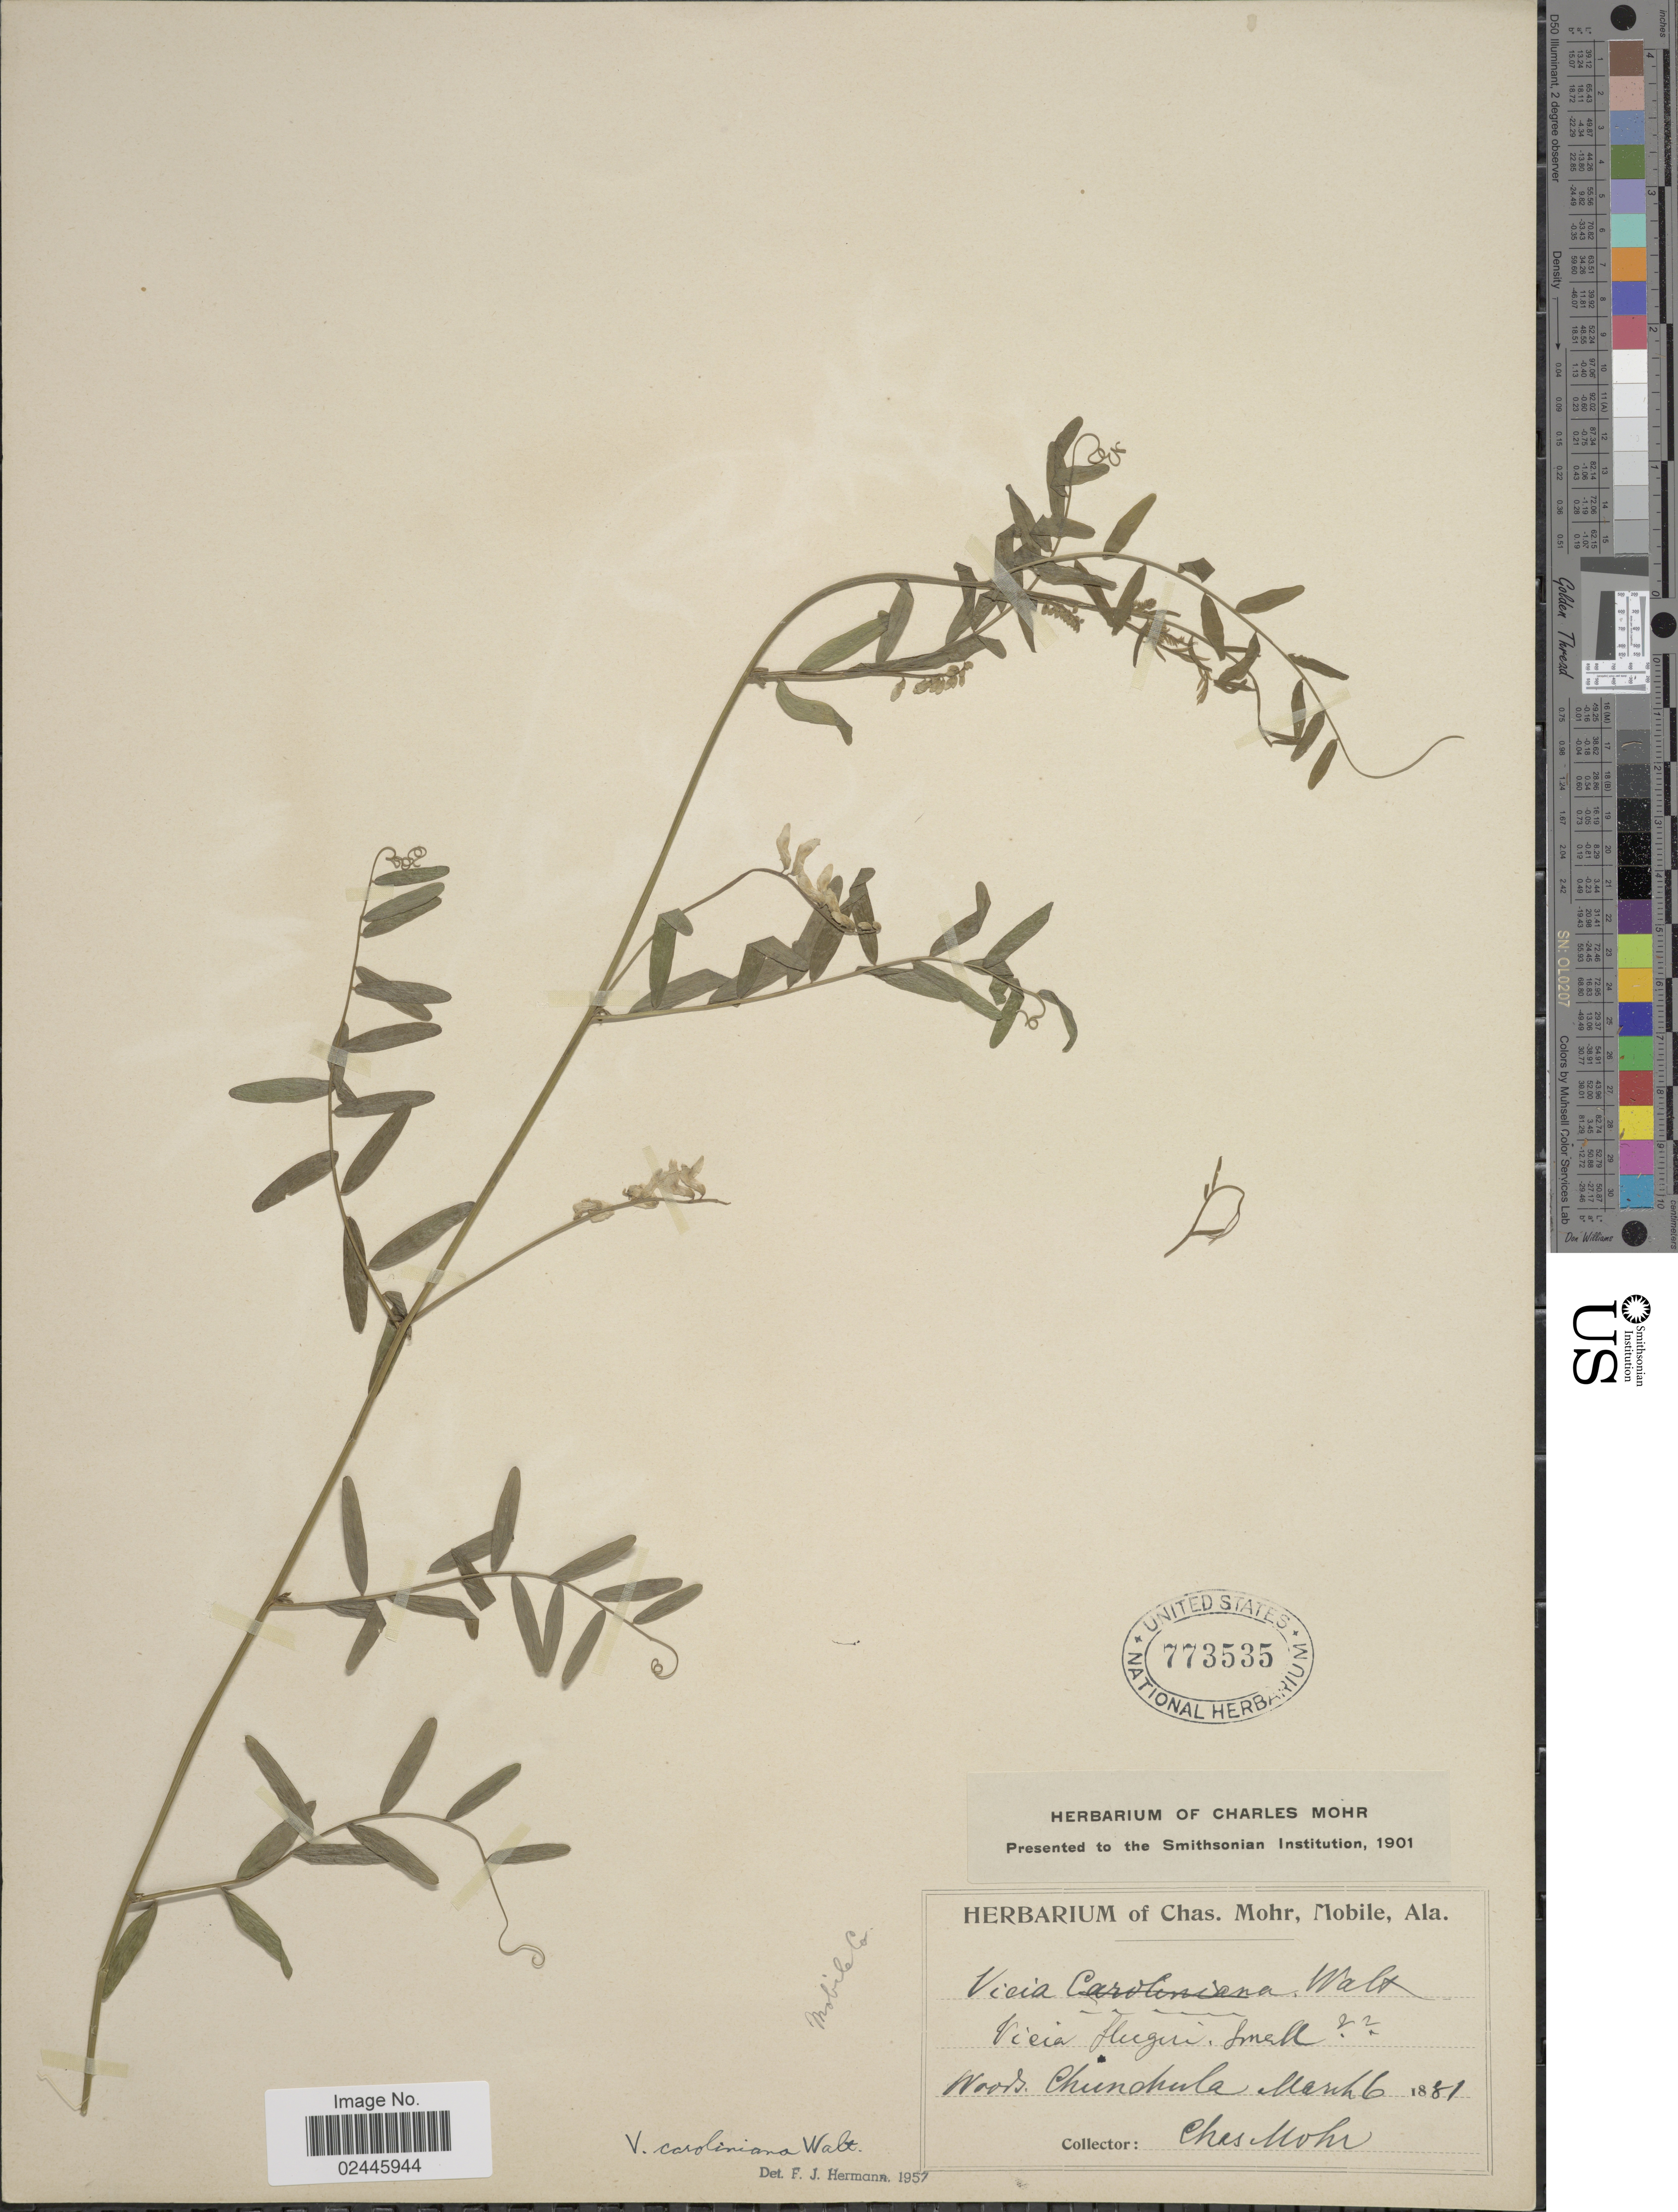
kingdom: Plantae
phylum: Tracheophyta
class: Magnoliopsida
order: Fabales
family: Fabaceae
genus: Vicia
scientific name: Vicia caroliniana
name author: Walter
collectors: Mohr, C. T. (herbarium)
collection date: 1881-03-06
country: United States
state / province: Alabama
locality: Mobile Co., Chunchala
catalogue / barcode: US 773535